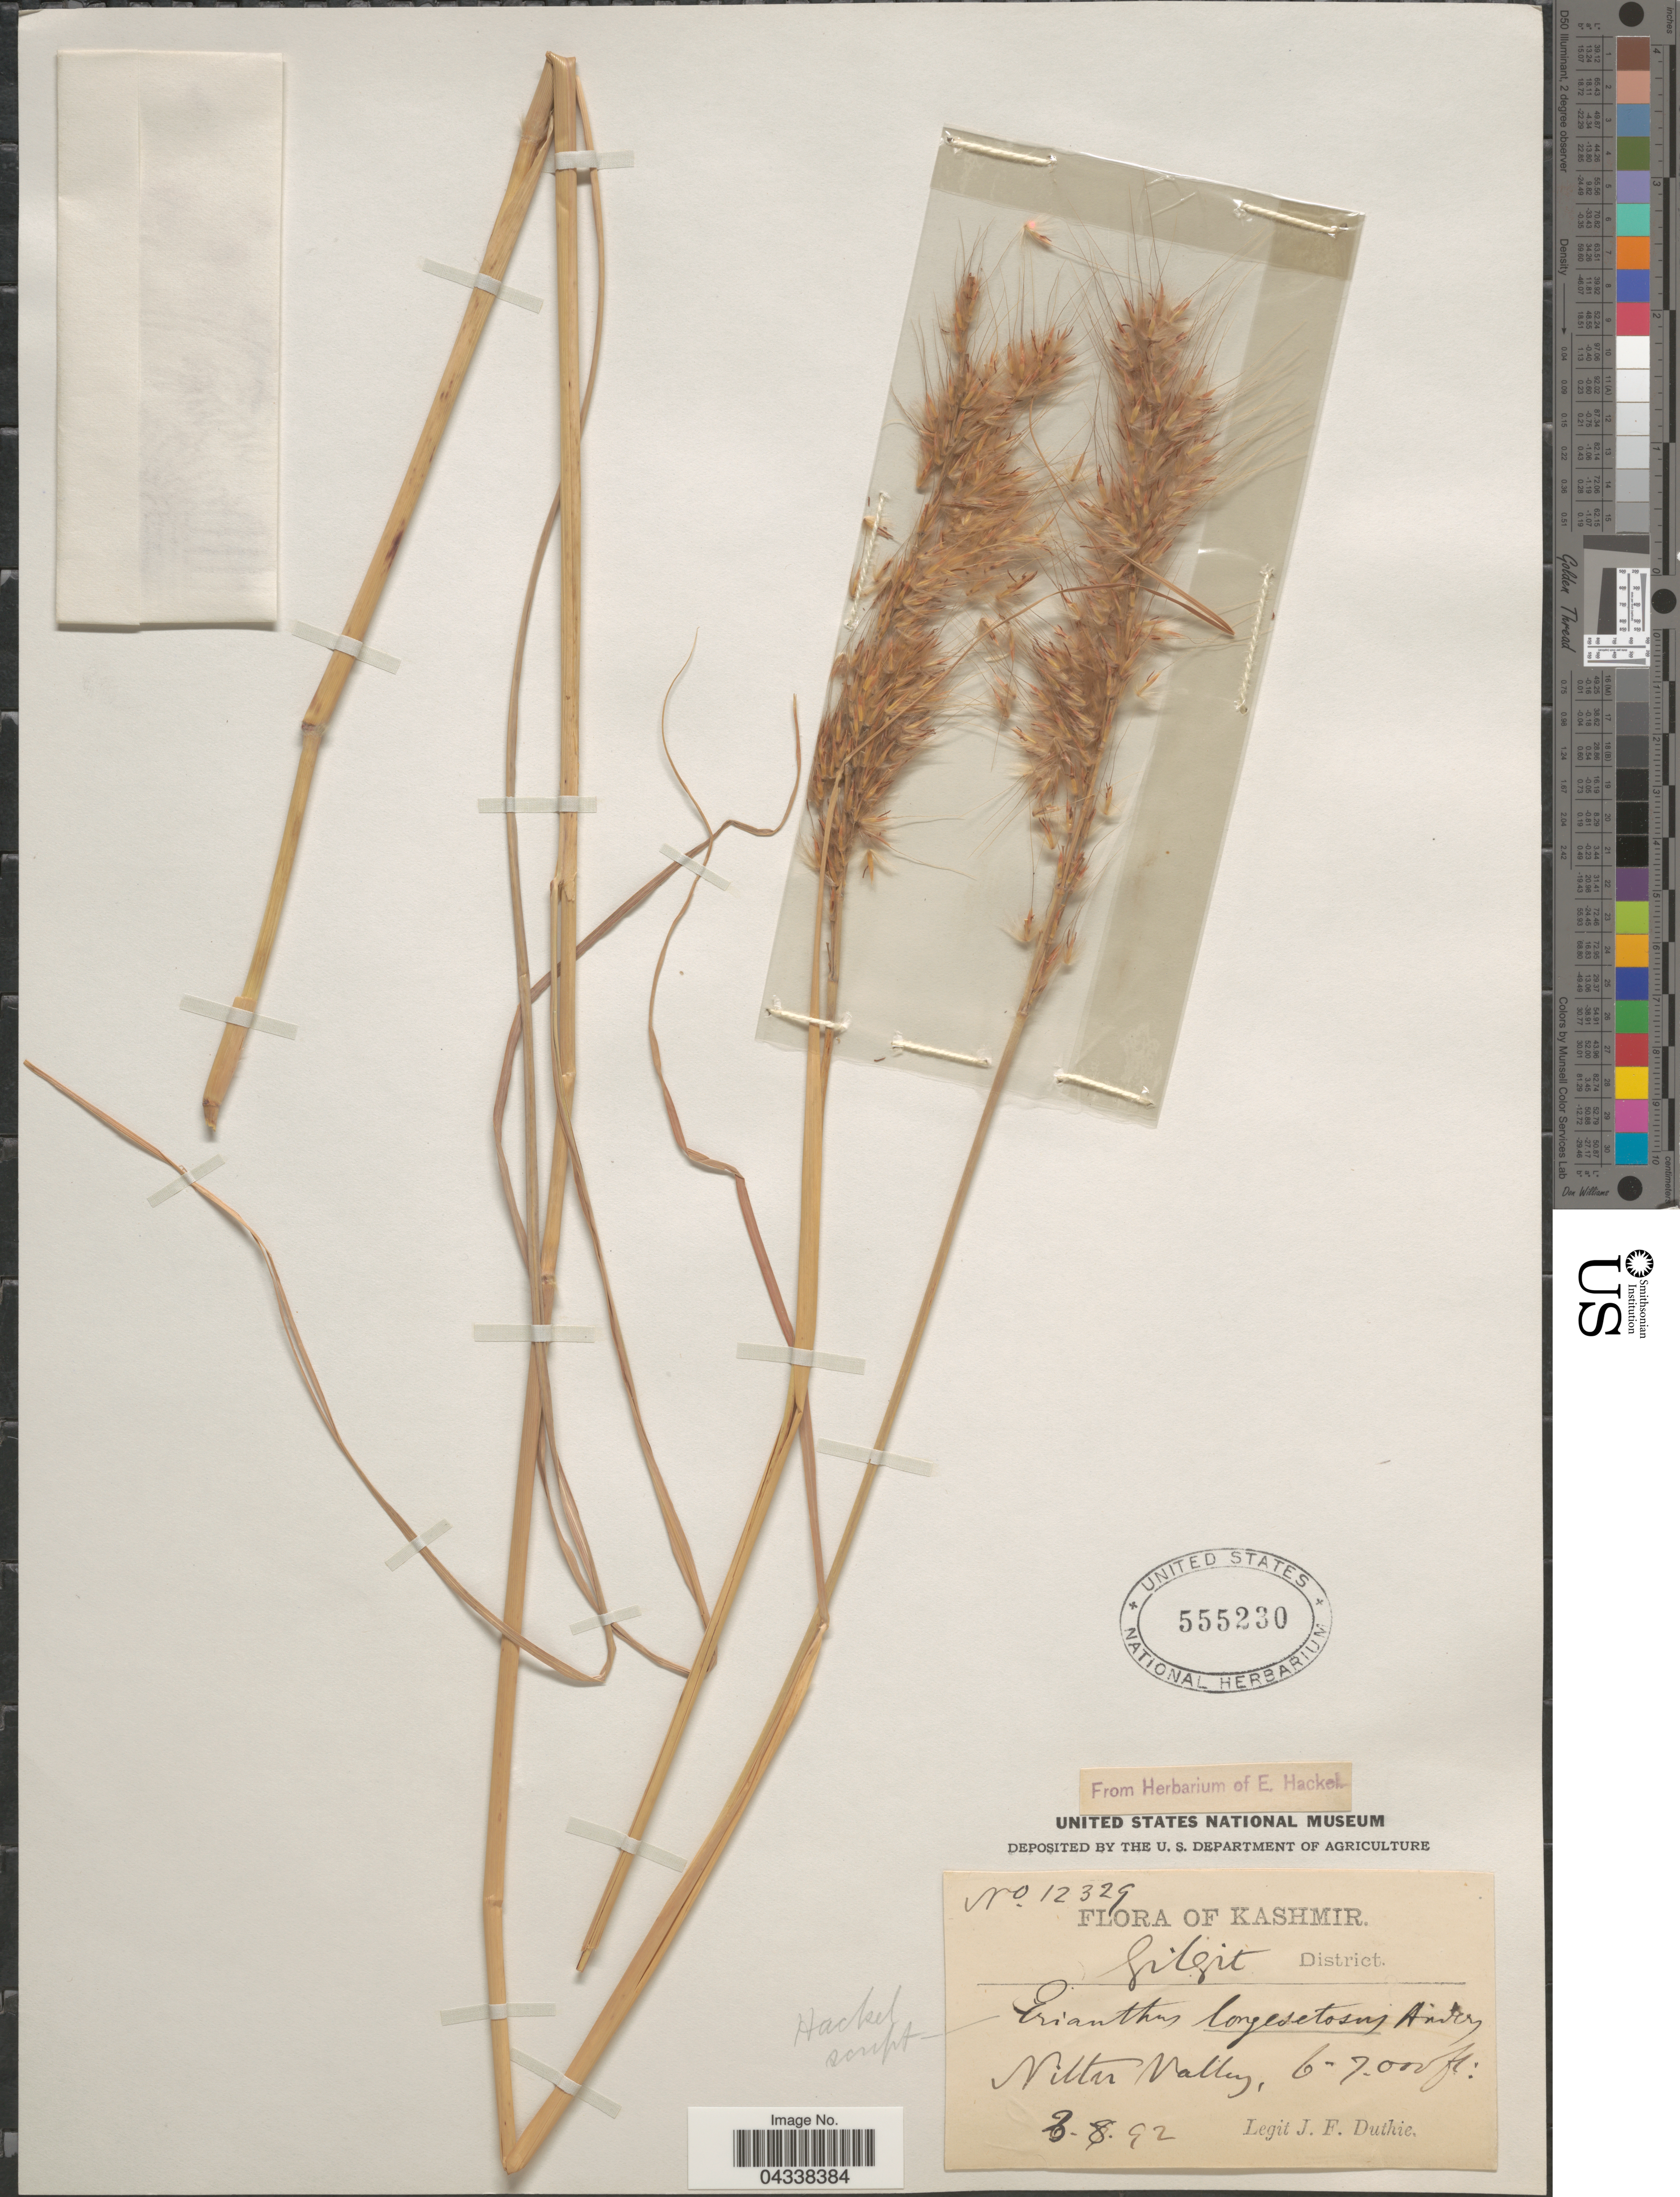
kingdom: Plantae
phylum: Tracheophyta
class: Liliopsida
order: Poales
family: Poaceae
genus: Saccharum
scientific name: Saccharum longisetosum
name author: V. Naray. ex Bor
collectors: J. F. Duthie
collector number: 12329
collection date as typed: Transcribed d/m/y: 3/8/92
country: Pakistan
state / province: Gilgit-Baltistan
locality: Kashmir. Gilgit District. Niltu [interpreted] Valley.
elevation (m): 1829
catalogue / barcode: US 555230